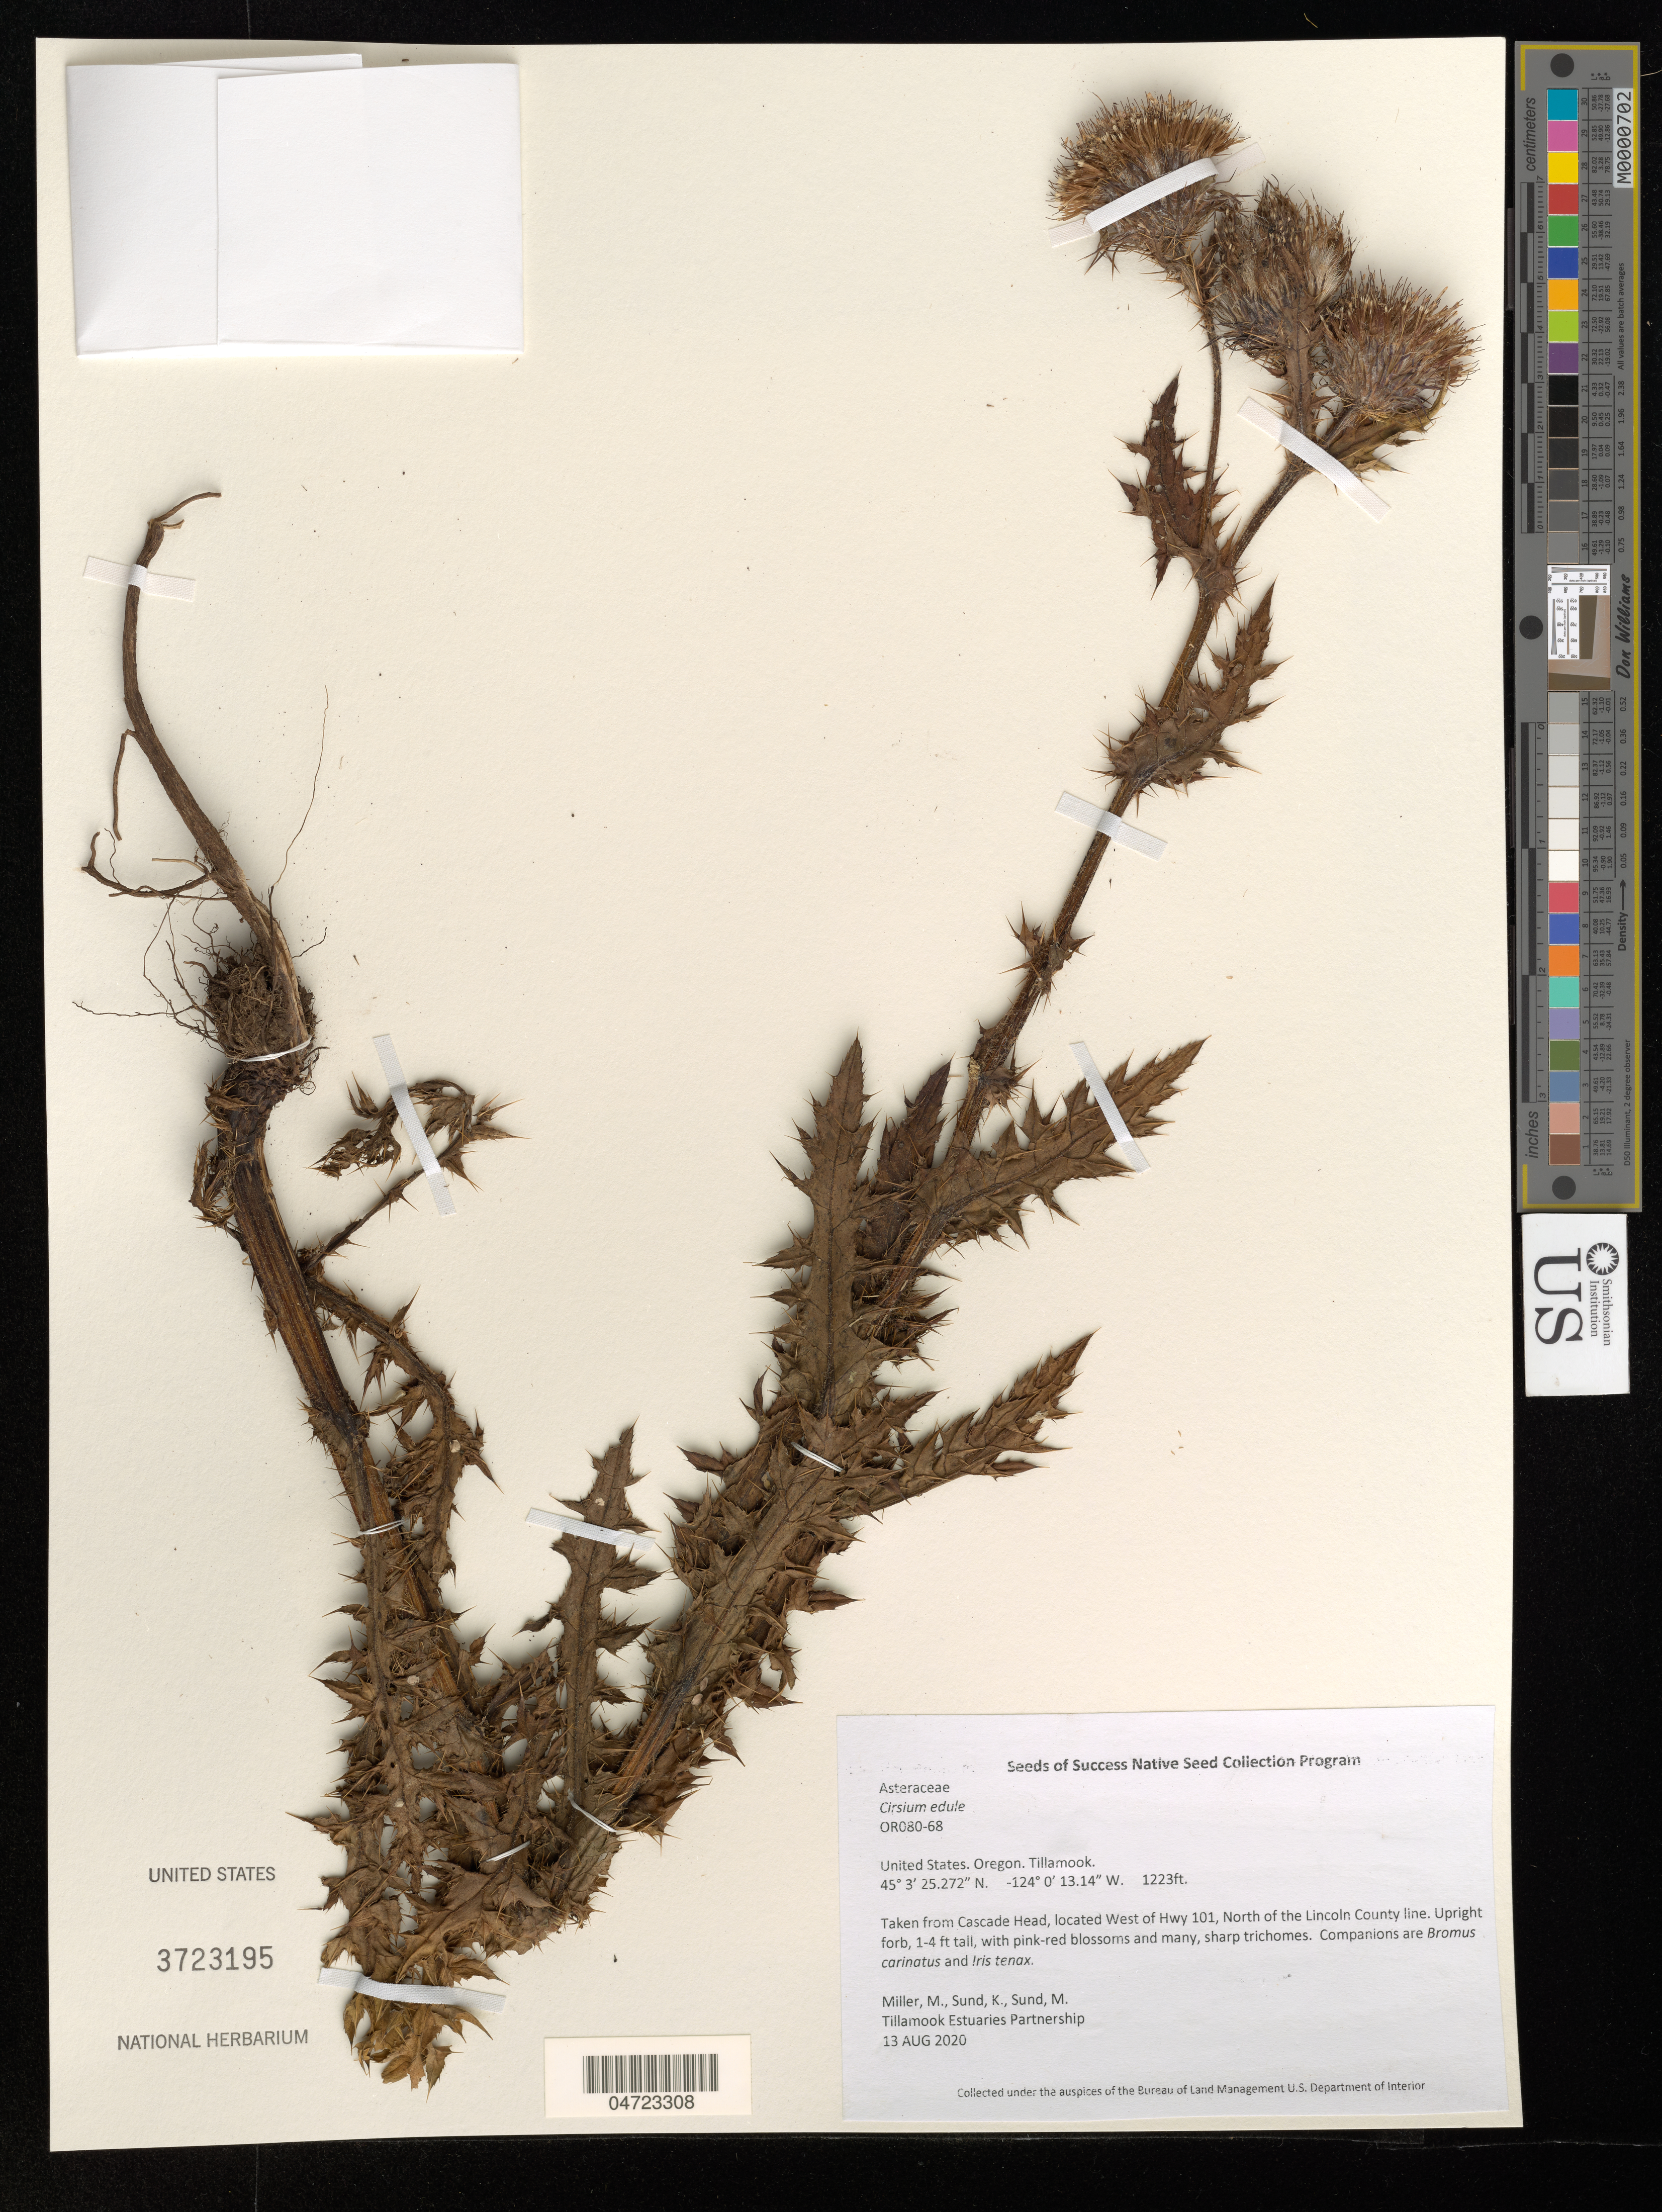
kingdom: Plantae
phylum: Tracheophyta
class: Magnoliopsida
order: Asterales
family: Asteraceae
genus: Cirsium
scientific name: Cirsium edule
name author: Nutt.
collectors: M. Miller, K. Sund & M. Sund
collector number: OR080-68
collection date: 2020-08-13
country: United States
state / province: Oregon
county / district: Tilamook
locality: Tillamook. Taken from Cascade Head, located West of Hwy 101, North of the Lincoln County line.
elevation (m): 373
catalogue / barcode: US 3723195